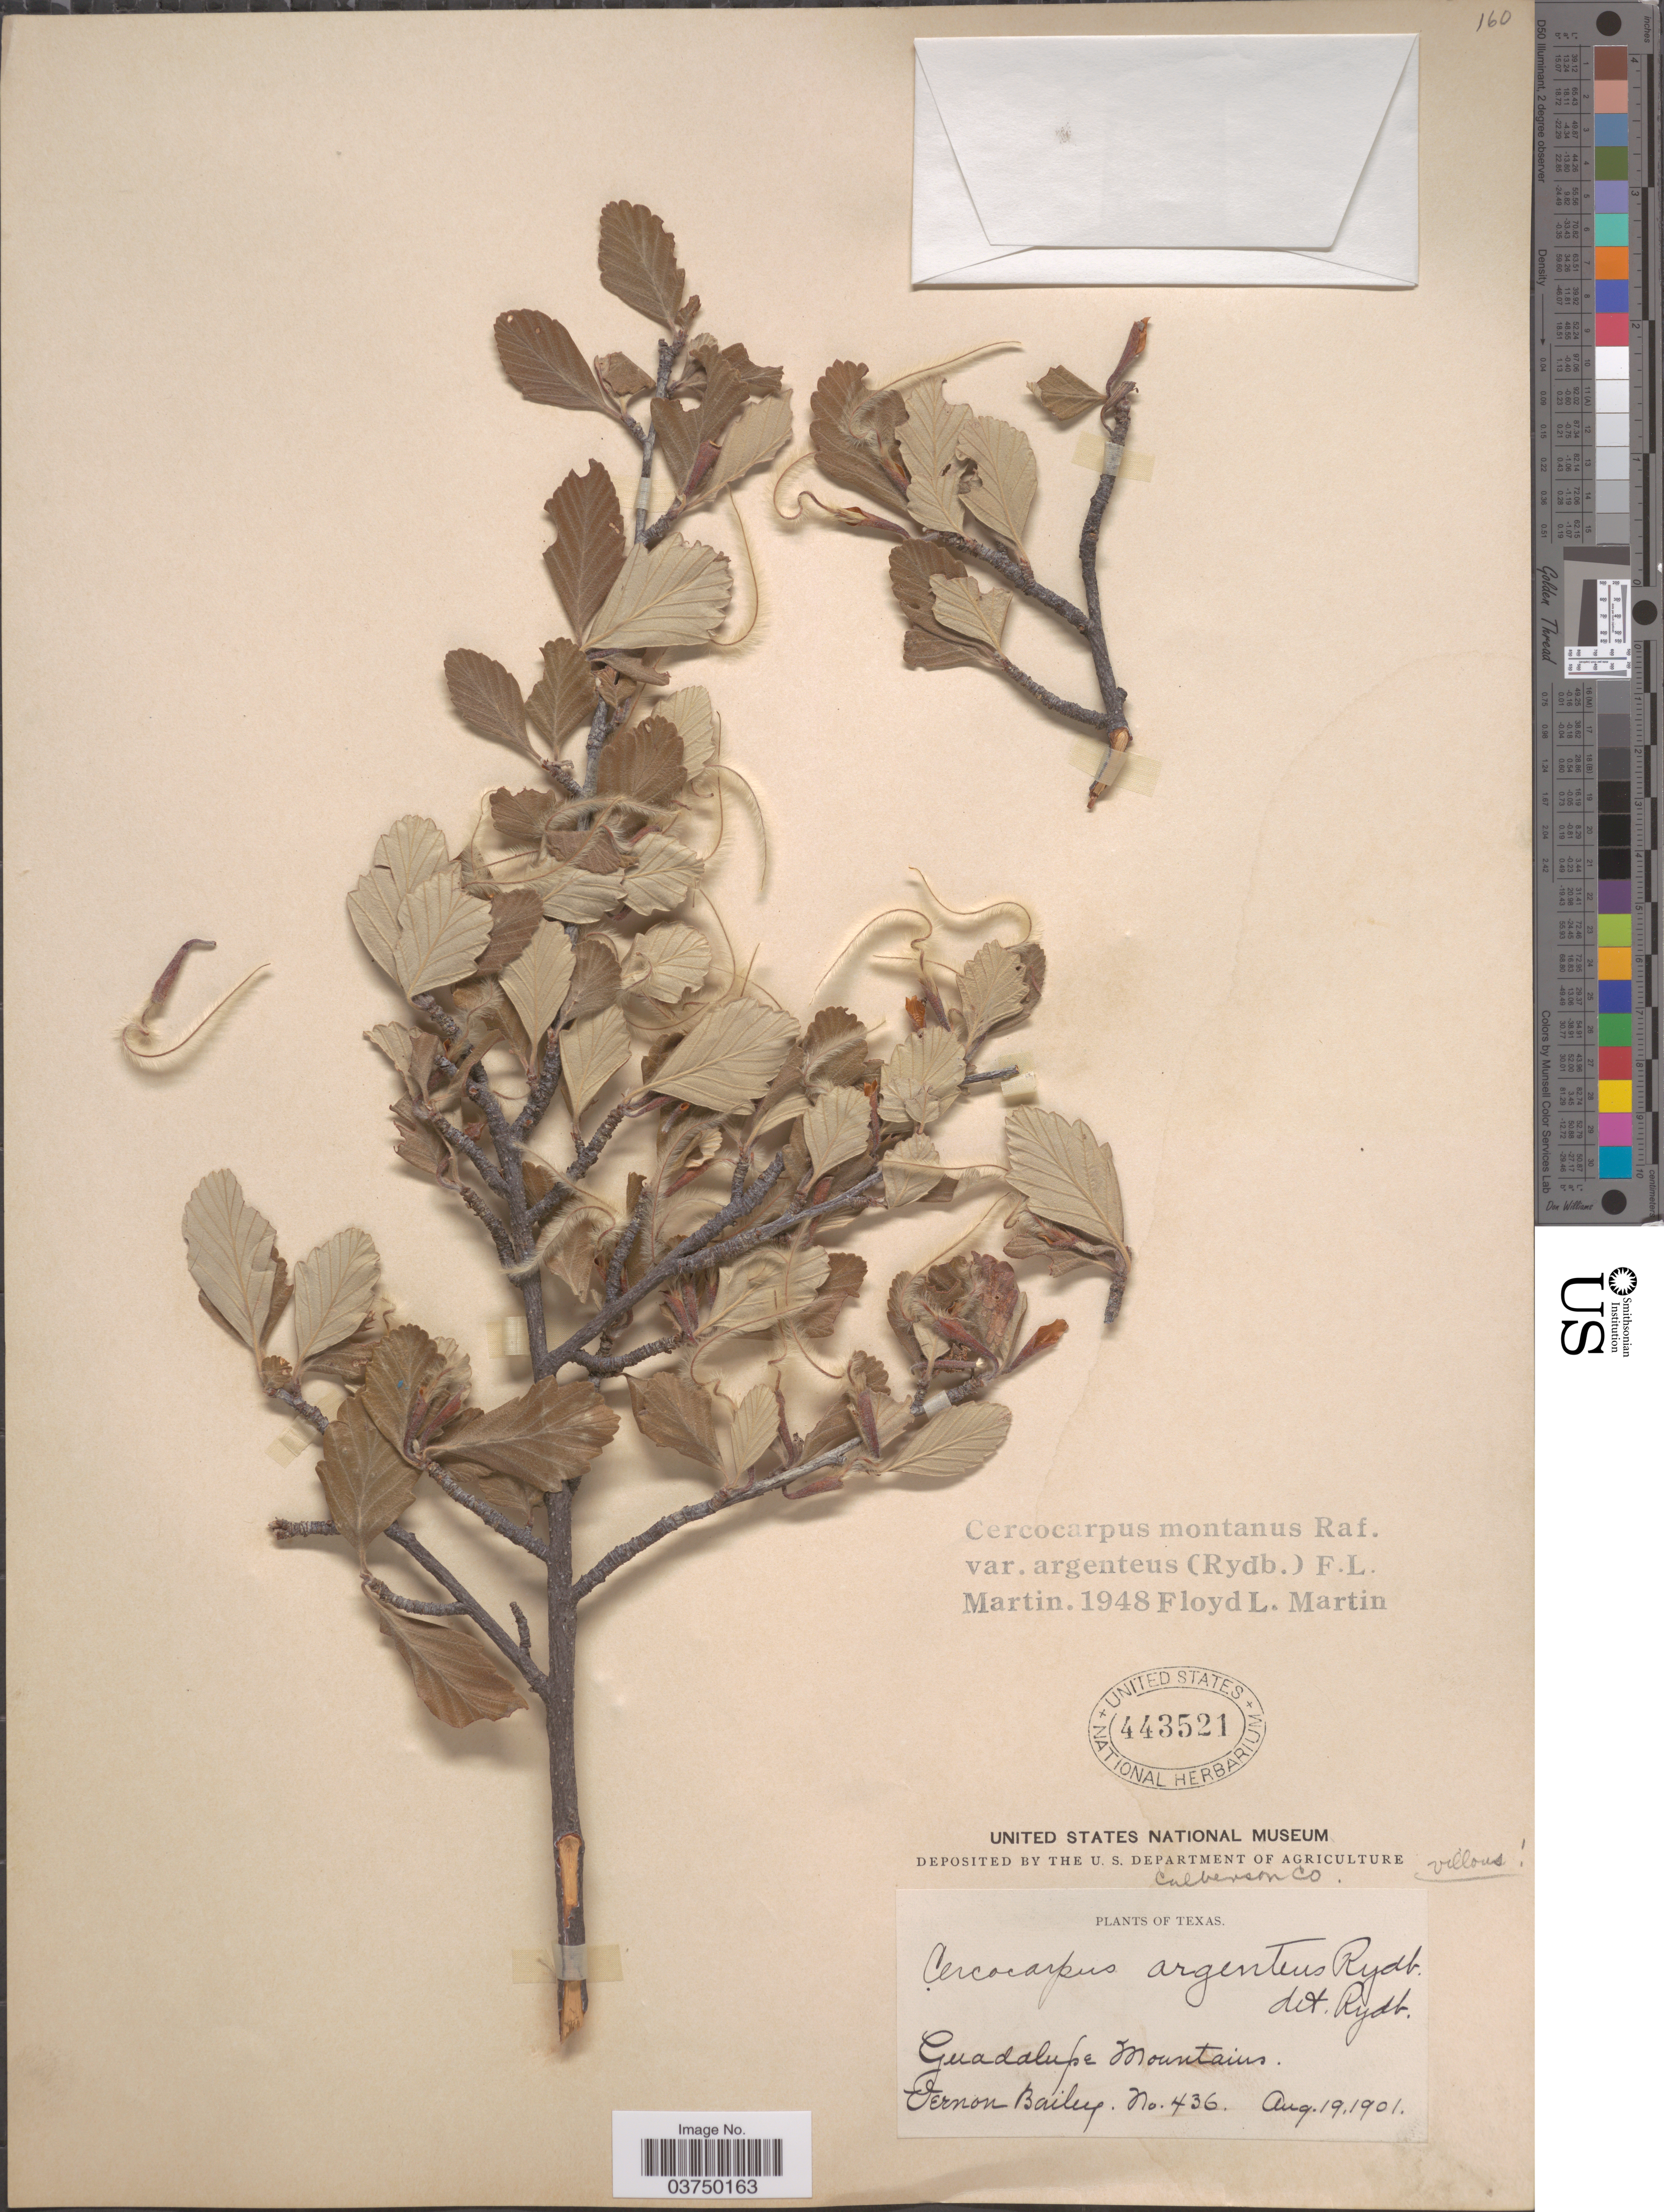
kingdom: Plantae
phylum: Tracheophyta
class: Magnoliopsida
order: Rosales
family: Rosaceae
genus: Cercocarpus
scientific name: Cercocarpus montanus var. argenteus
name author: (Rydb.) F.L. Martin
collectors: V. O. Bailey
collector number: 436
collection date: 1901-08-19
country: United States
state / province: Texas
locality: Guadalupe Mountains. Culberson Co.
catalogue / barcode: US 443521